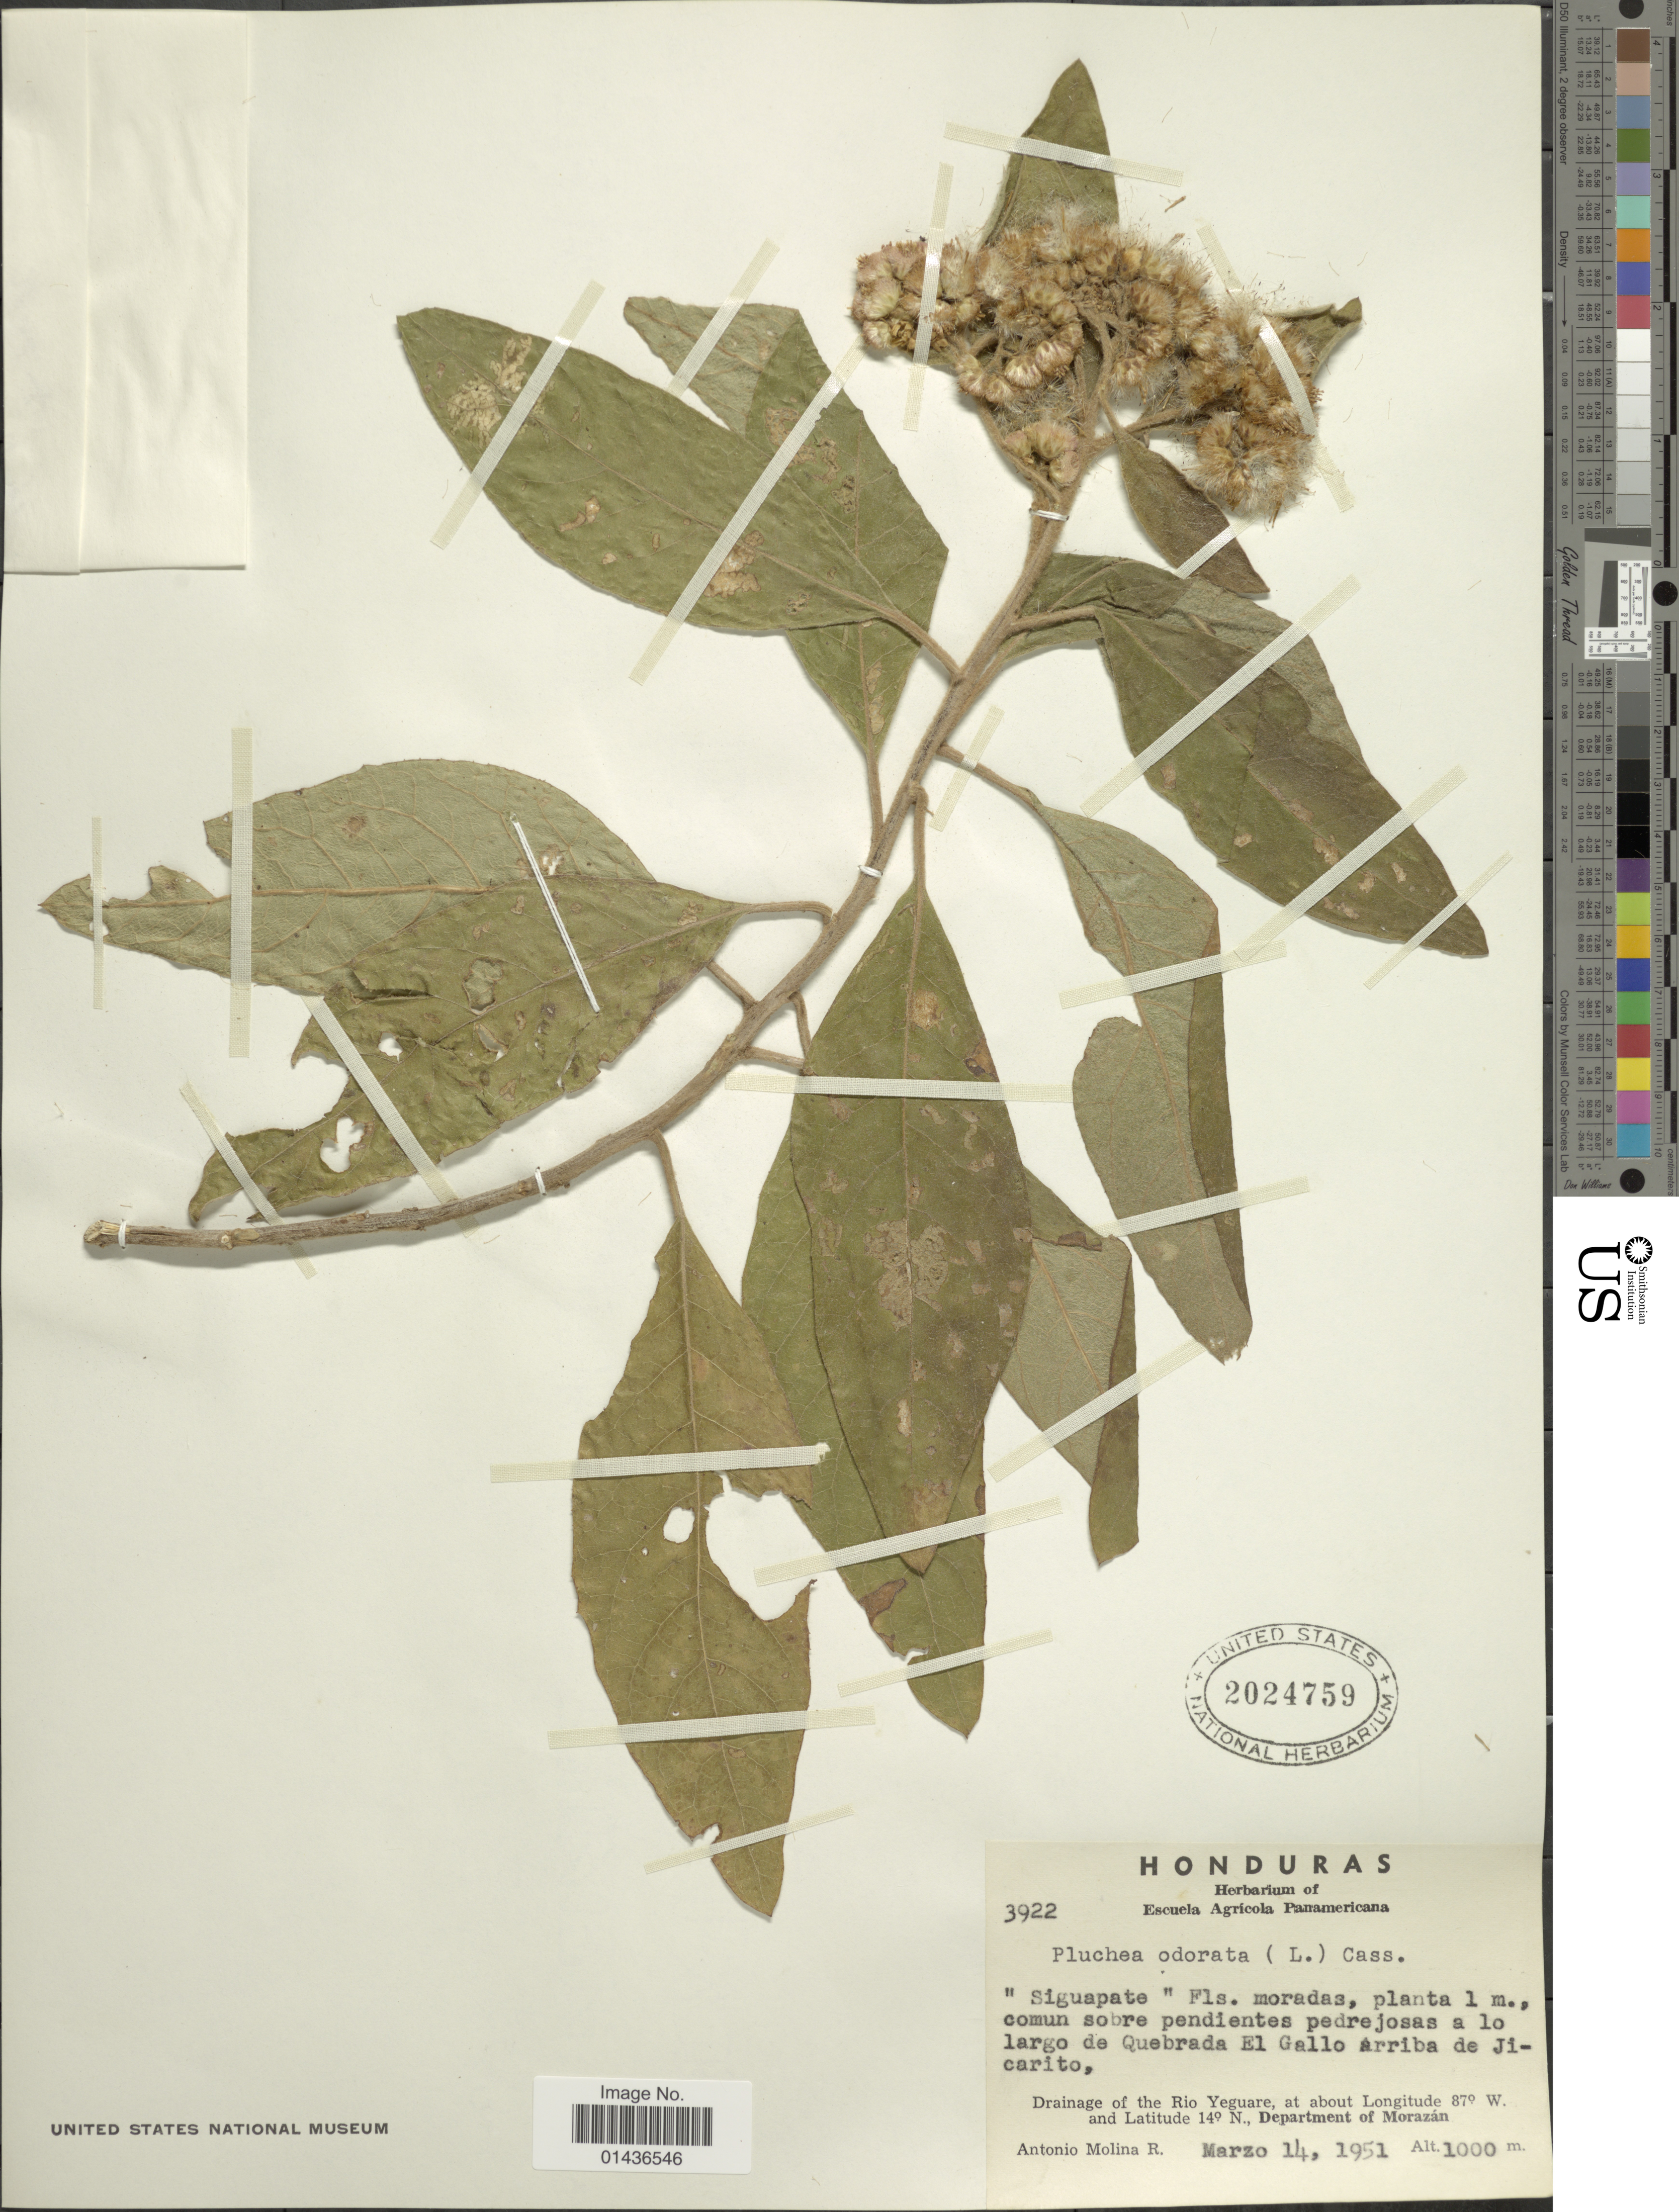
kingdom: Plantae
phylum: Tracheophyta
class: Magnoliopsida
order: Asterales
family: Asteraceae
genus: Pluchea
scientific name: Pluchea carolinensis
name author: (Jacq.) D. Don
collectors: A. Molina R.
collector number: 3922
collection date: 1951-03-14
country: Honduras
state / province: Fco. Morazán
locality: A lo largo de Quebrada El Gallo Arriba de Jicarito, drainage of the Rio Yeguare, Department of Morazan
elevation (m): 1000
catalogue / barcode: US 2024759